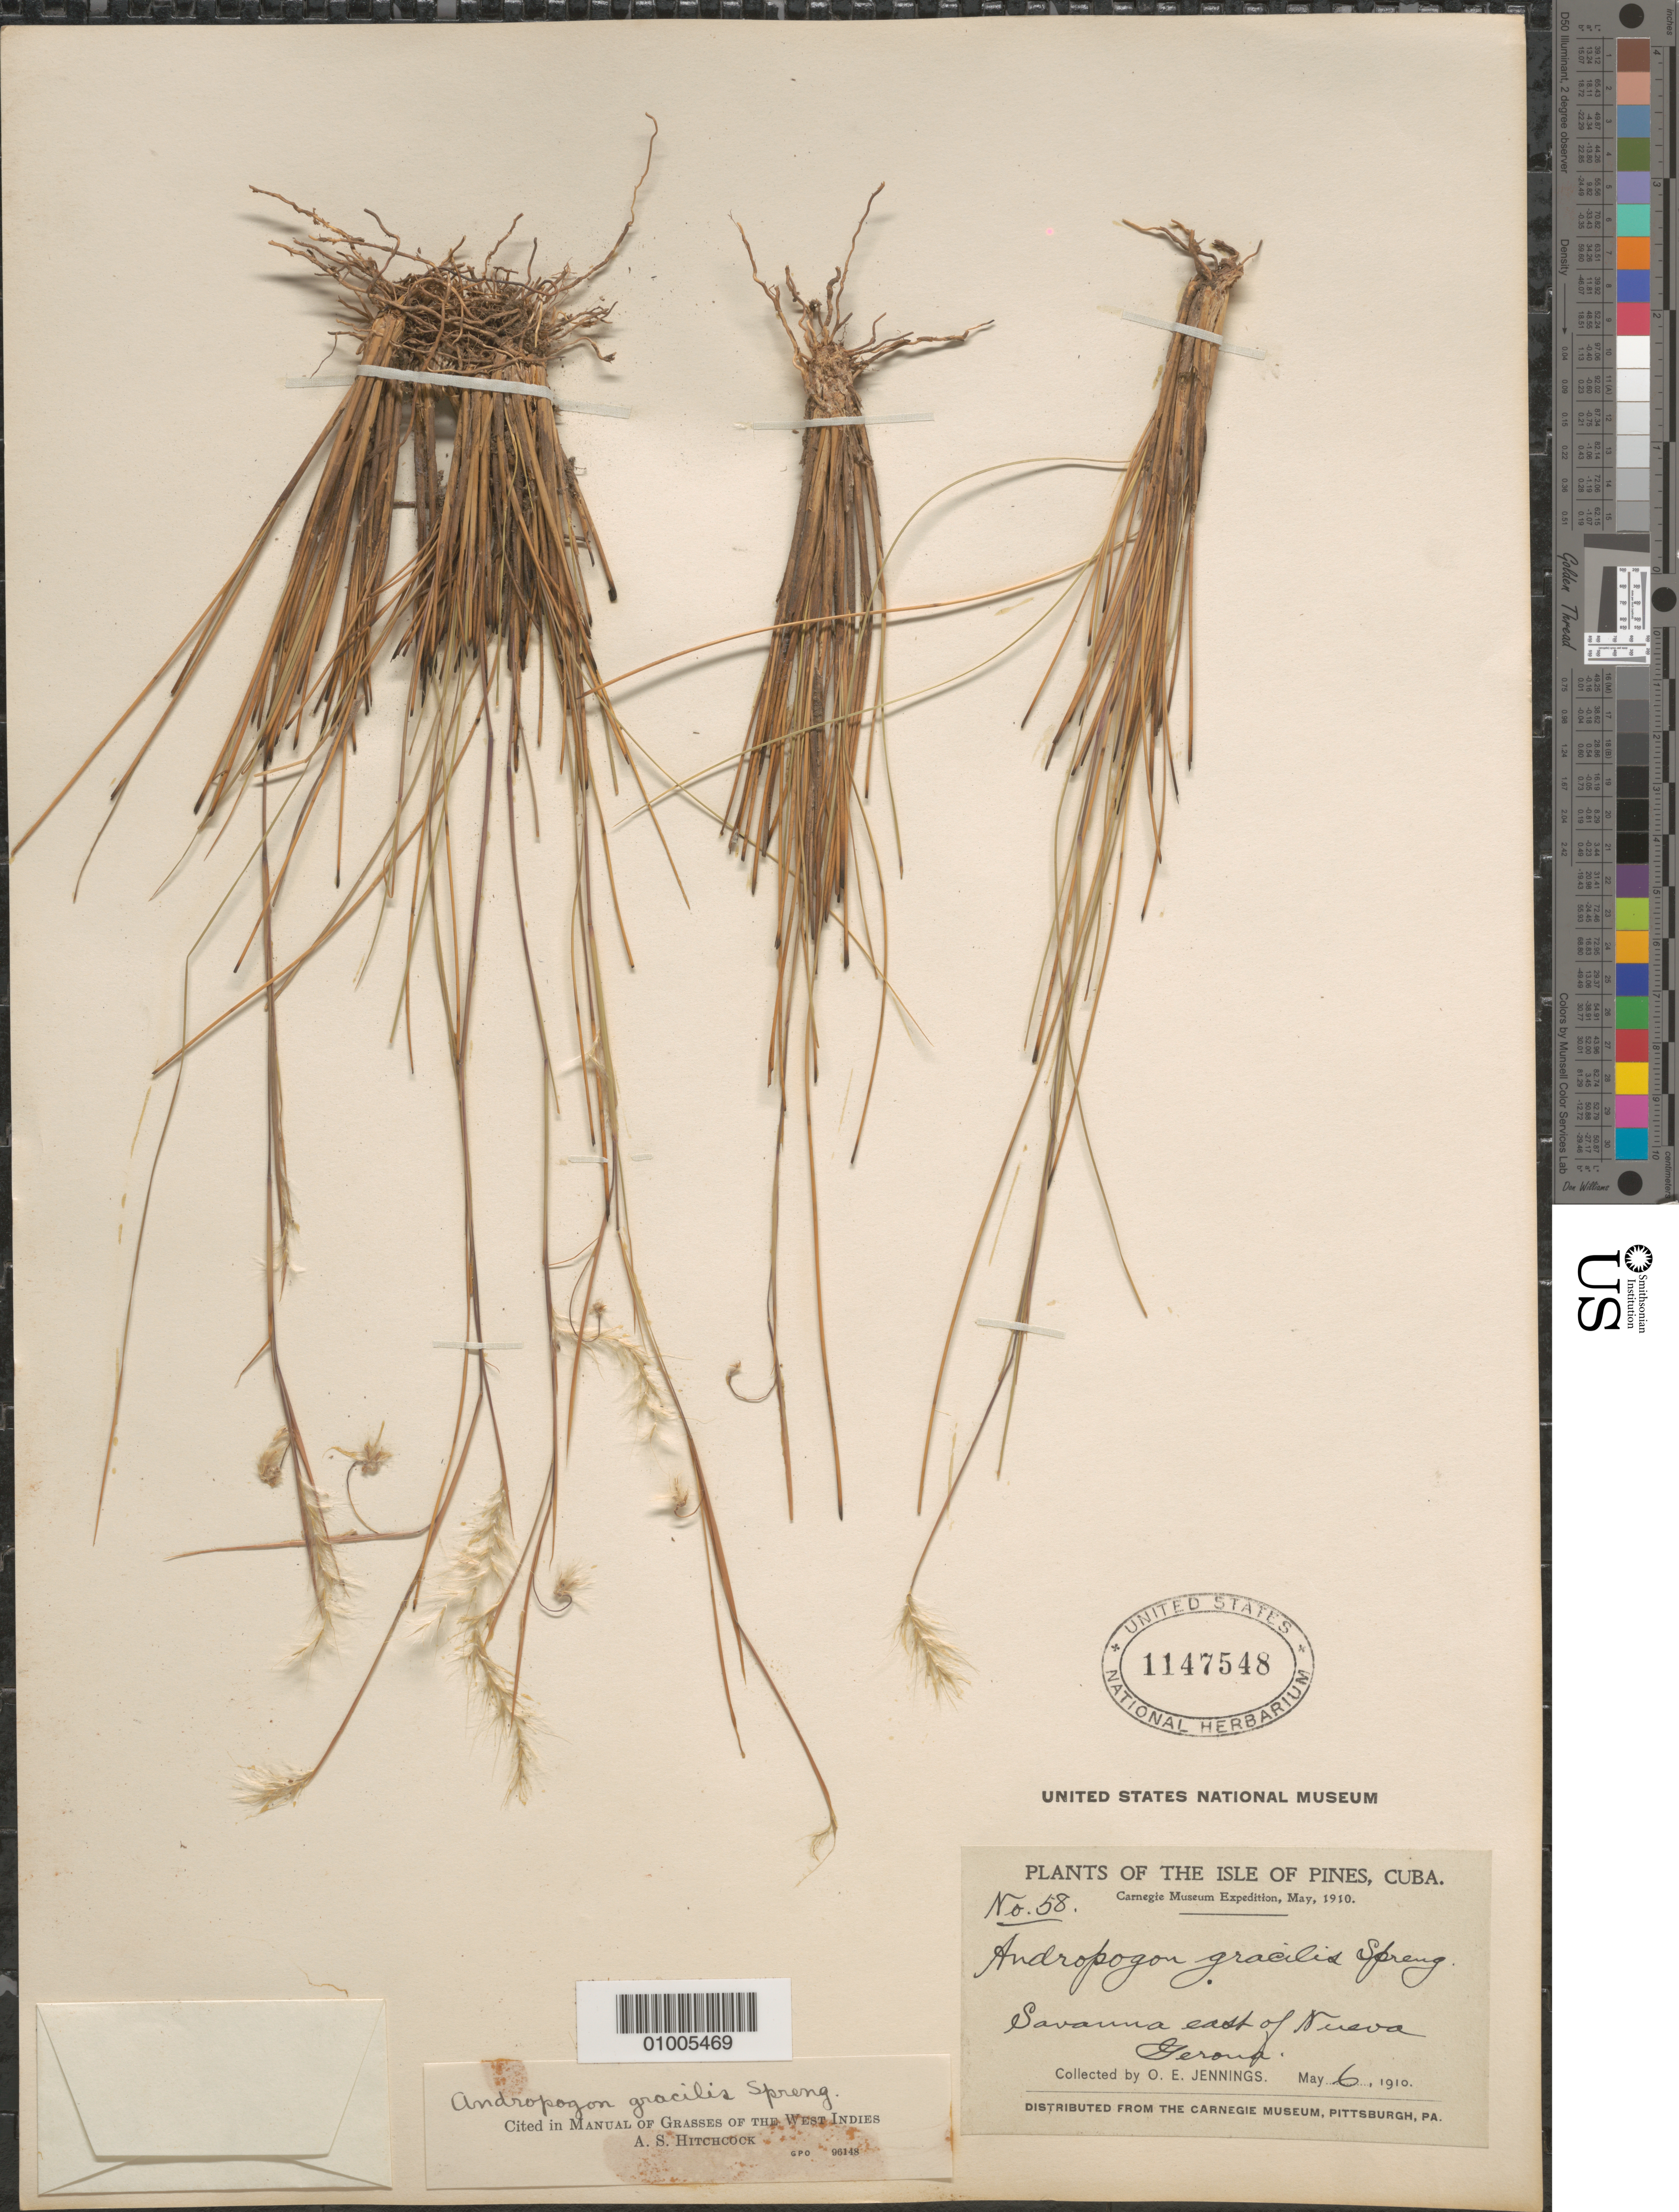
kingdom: Plantae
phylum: Tracheophyta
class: Liliopsida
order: Poales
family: Poaceae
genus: Andropogon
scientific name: Andropogon gracilis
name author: Spreng.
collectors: O. E. Jennings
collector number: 58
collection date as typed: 06 May 1910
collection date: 1910-05-06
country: Cuba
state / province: Isla de la Juventud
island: Isla de la Juventud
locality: East of Nueva Jeroua Isle of Pines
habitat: Savanna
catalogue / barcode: US 1147548